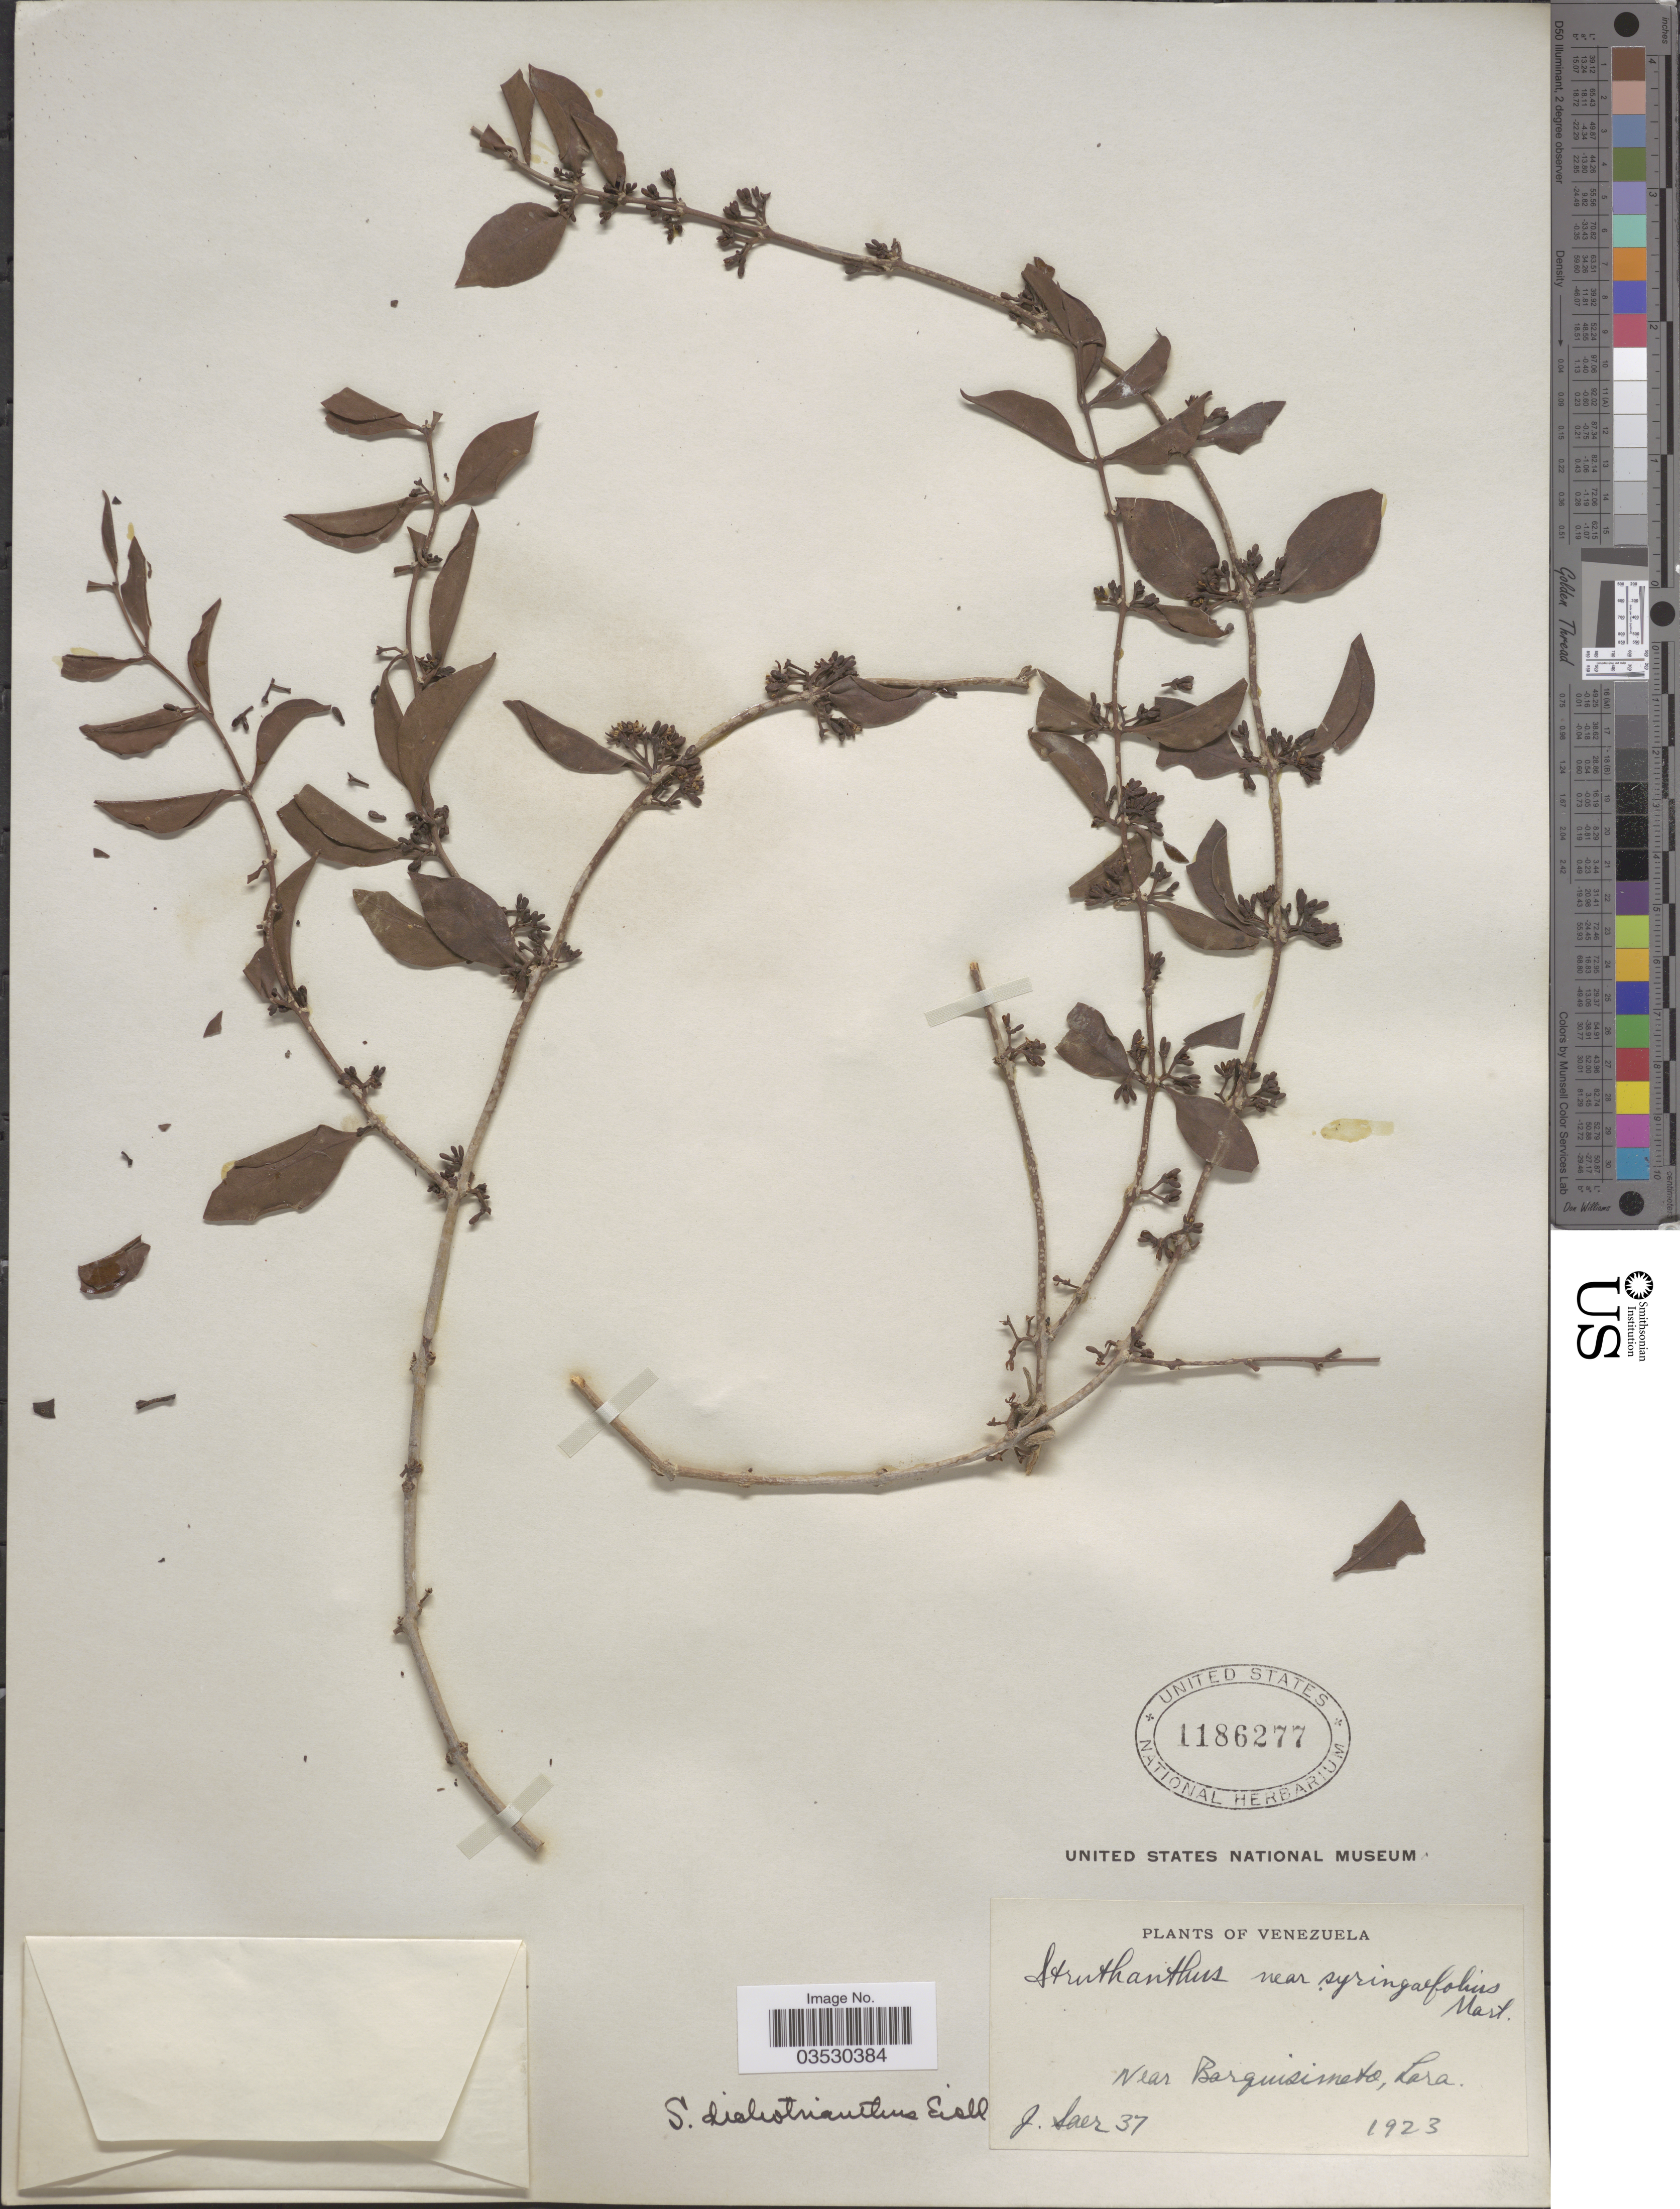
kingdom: Plantae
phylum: Tracheophyta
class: Magnoliopsida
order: Santalales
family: Loranthaceae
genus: Struthanthus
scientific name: Struthanthus dichotrianthus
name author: Eichler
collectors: J. Saer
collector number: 37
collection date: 1923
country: Venezuela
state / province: Lara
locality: Near Barquisimeto.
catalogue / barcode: US 1186277